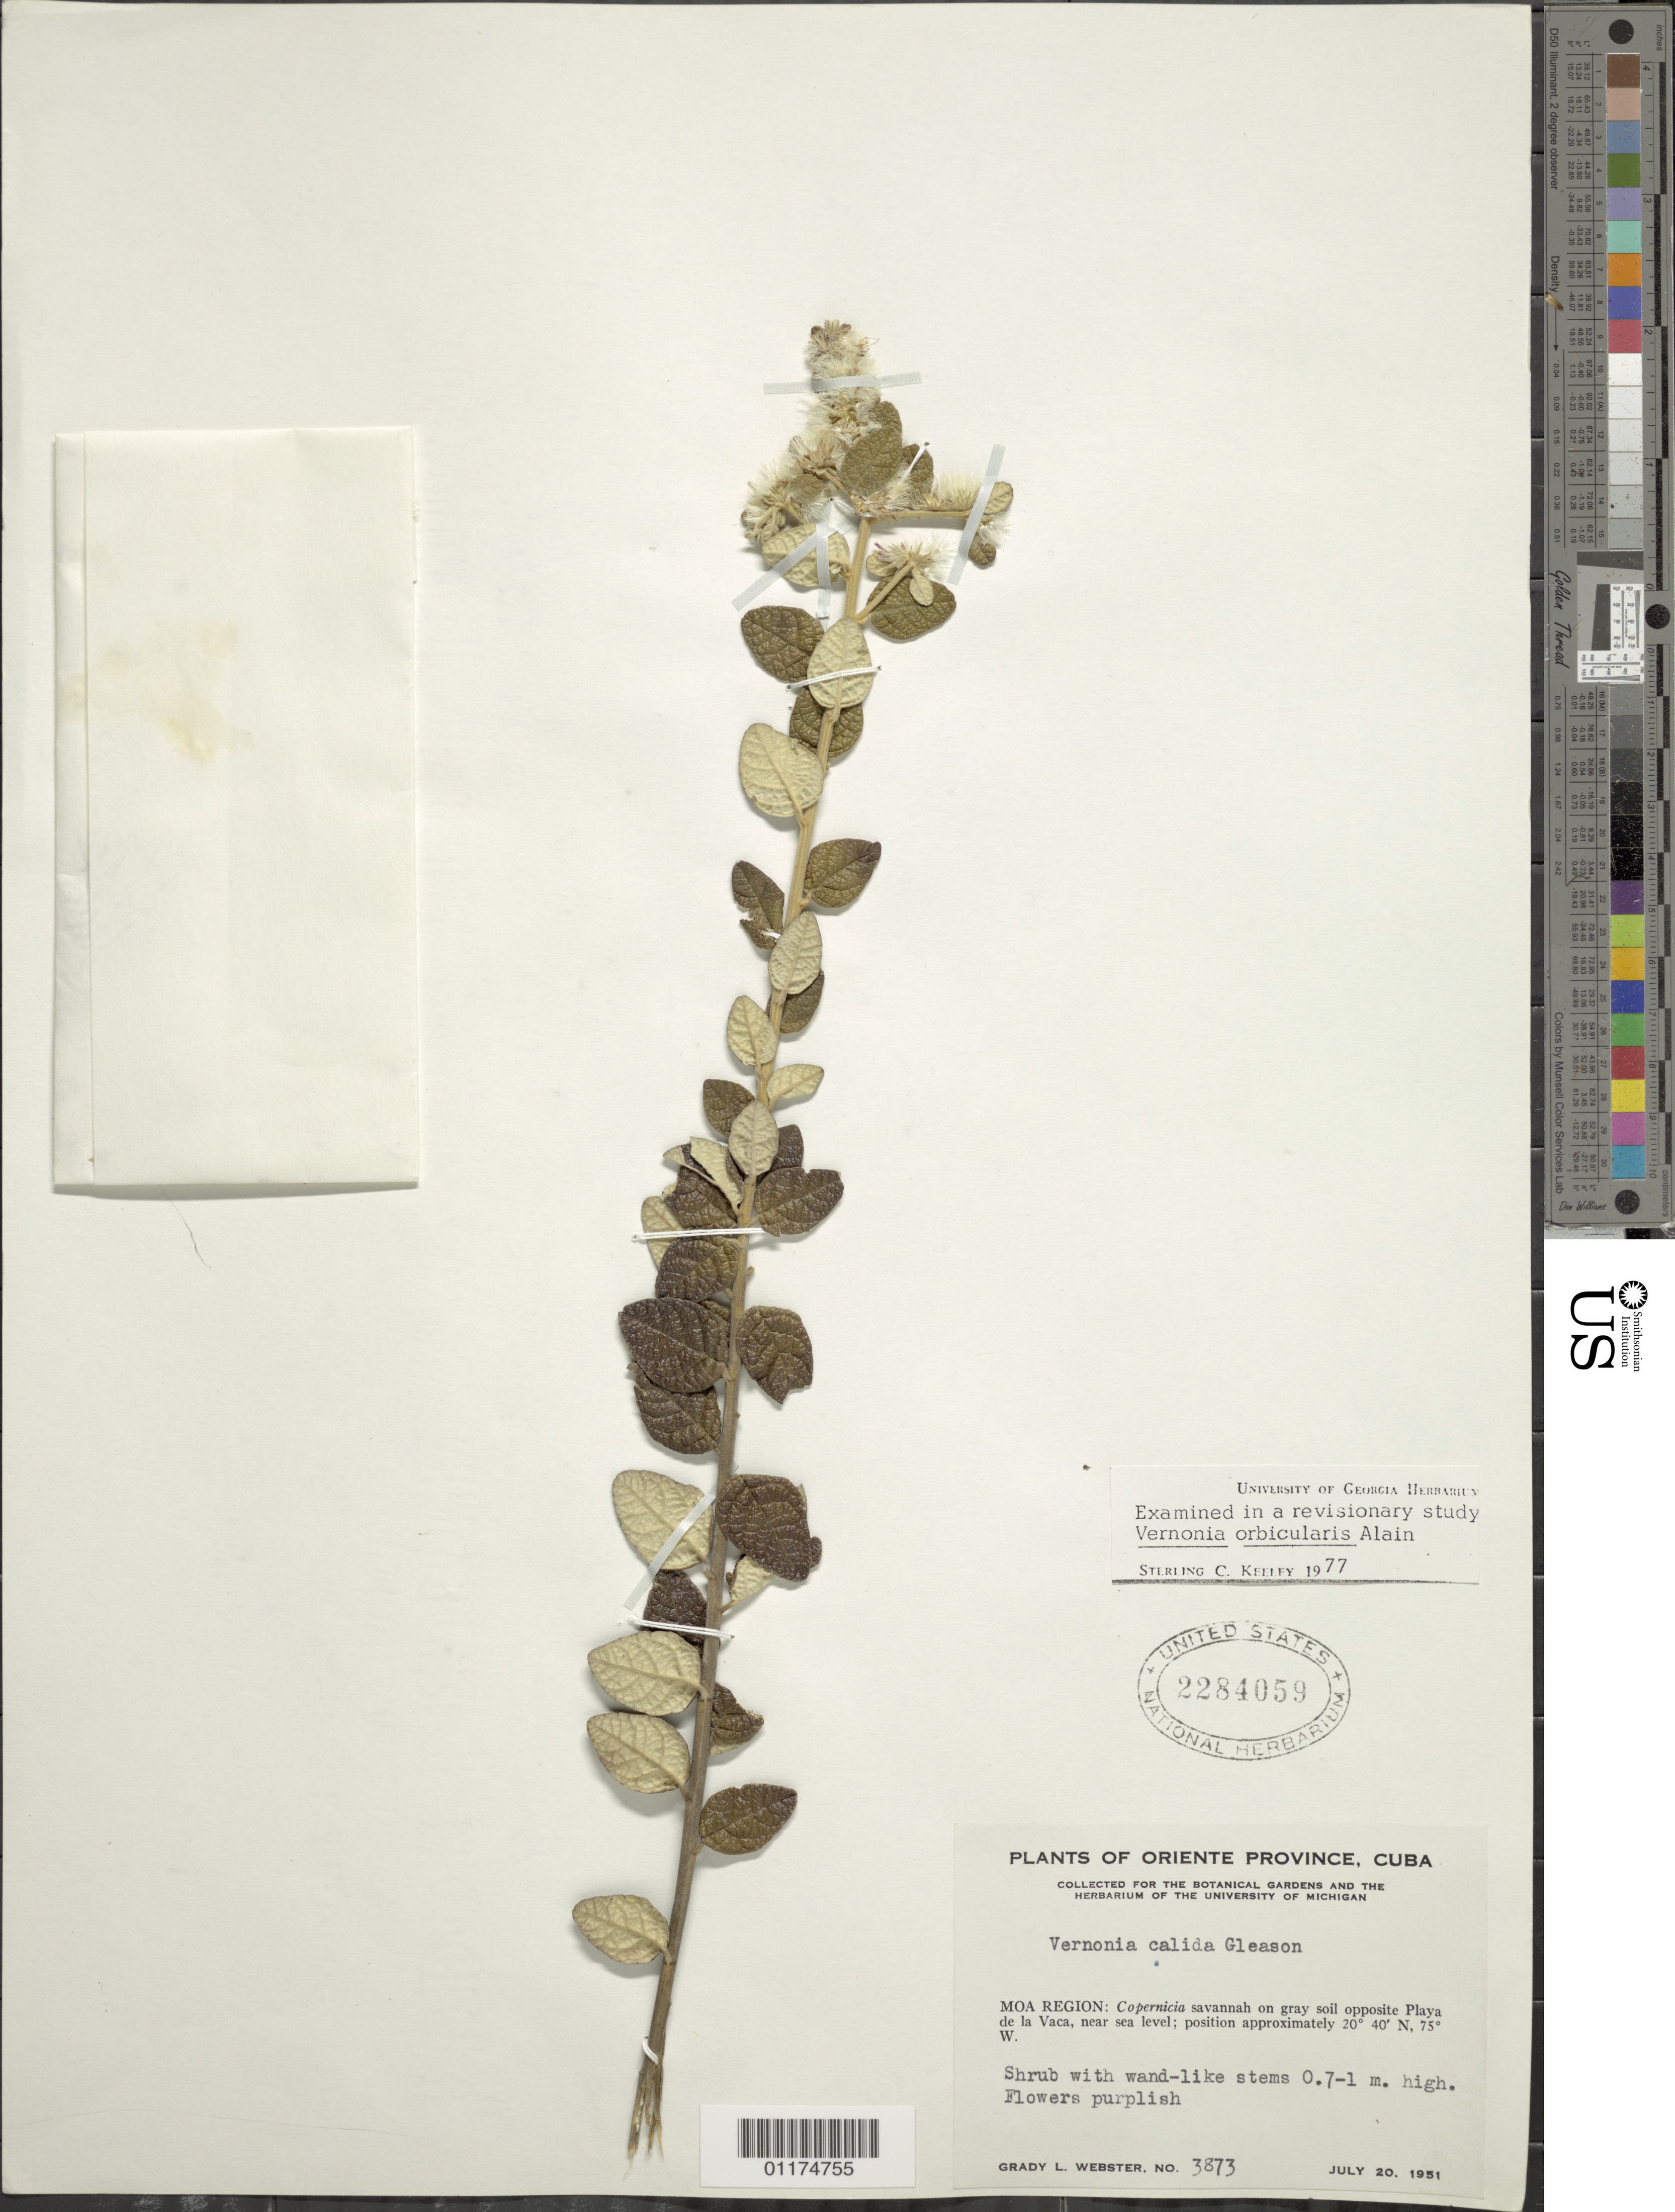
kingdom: Plantae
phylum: Tracheophyta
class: Magnoliopsida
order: Asterales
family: Asteraceae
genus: Lepidaploa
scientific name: Lepidaploa orbicularis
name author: (Alain) H. Rob.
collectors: G. L. Webster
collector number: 3873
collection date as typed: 20 Jul 1951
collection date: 1951-07-20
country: Cuba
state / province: Oriente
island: Cuba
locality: Moa Region: Copernicia savannah on gray soil opposite Playa de la Vaca, near sea level;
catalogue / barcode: US 2284059